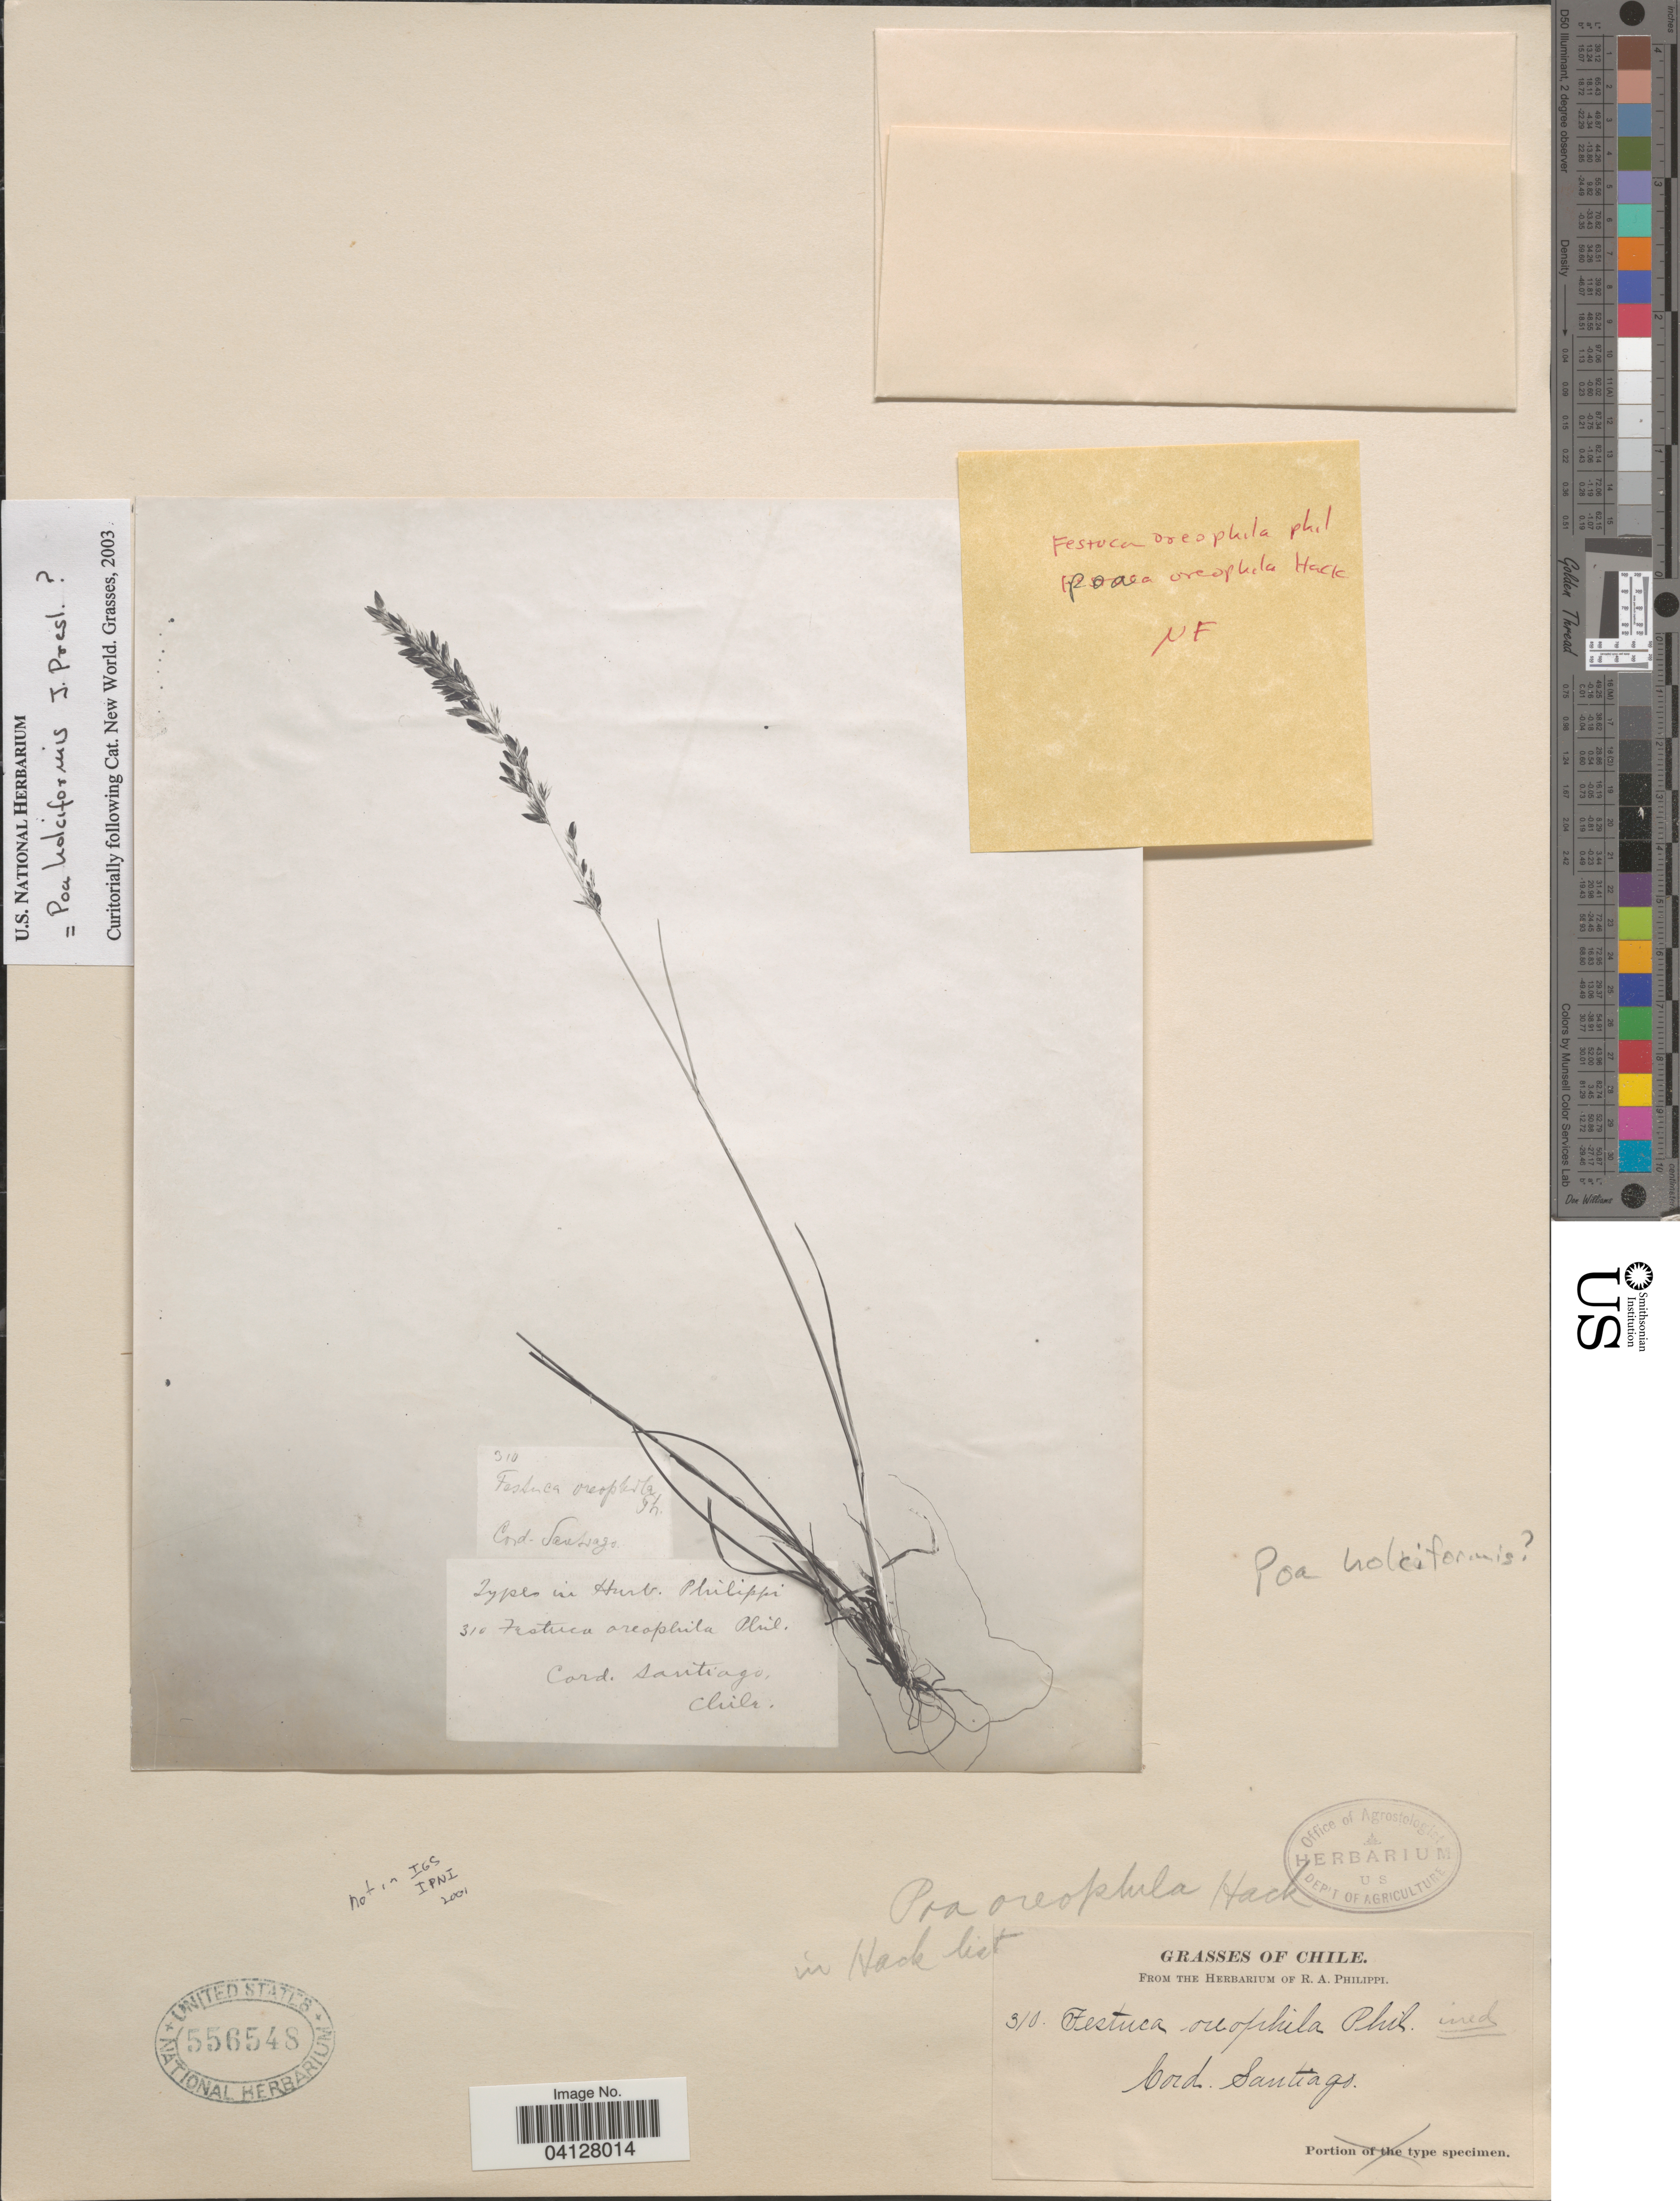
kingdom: Plantae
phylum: Tracheophyta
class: Liliopsida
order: Poales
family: Poaceae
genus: Poa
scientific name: Poa holciformis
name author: J. Presl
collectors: ex. herb. R.A. Philippi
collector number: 310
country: Chile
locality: Cord. Santiago.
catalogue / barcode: US 556548